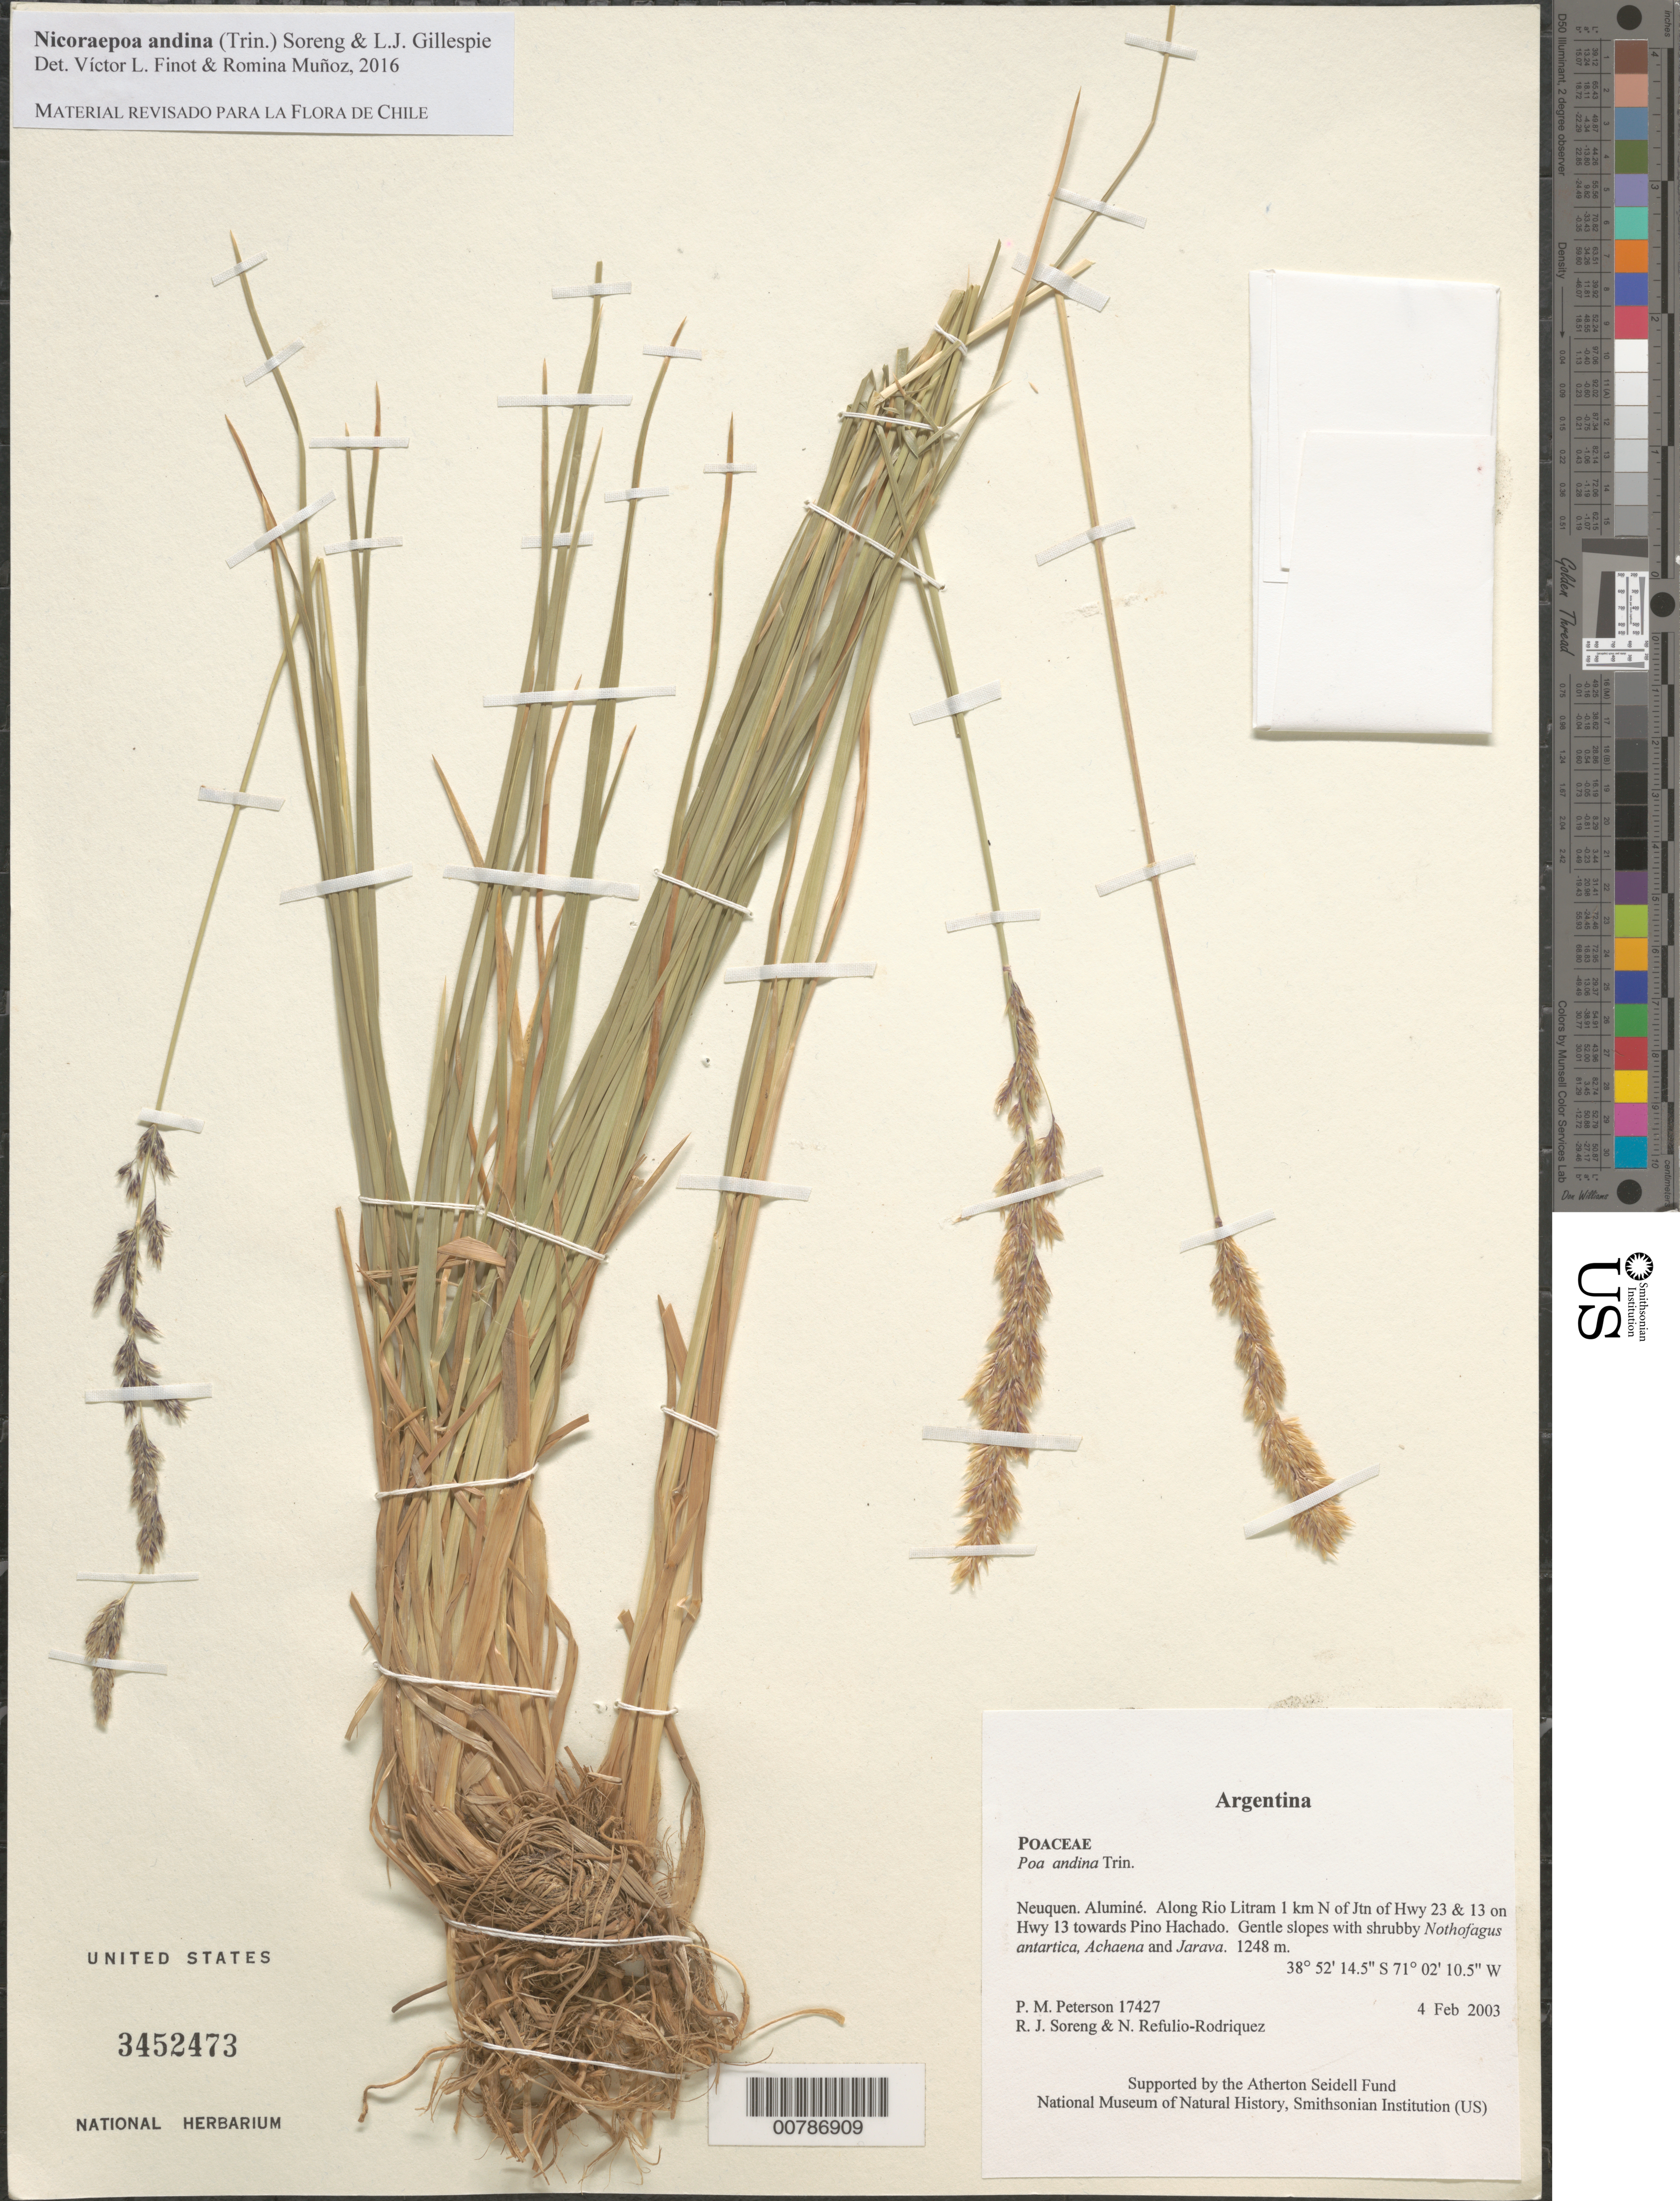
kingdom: Plantae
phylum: Tracheophyta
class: Liliopsida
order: Poales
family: Poaceae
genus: Nicoraepoa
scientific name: Nicoraepoa andina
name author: (Trin.) Soreng & L.J. Gillespie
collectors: P. M. Peterson, R. J. Soreng & N. Refulio-Rodríguez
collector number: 17427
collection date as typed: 04 Feb 2003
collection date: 2003-02-04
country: Argentina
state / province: Neuquen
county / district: Aluminé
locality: Along Rio Litram 1 km N of Jtn of Hwy 23 & 13 on Hwy 13 towards Pino Hachado. Gentle slopes with shrubby Nothofagus antartica, Achaena and Jarava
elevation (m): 1248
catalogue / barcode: US 3452473